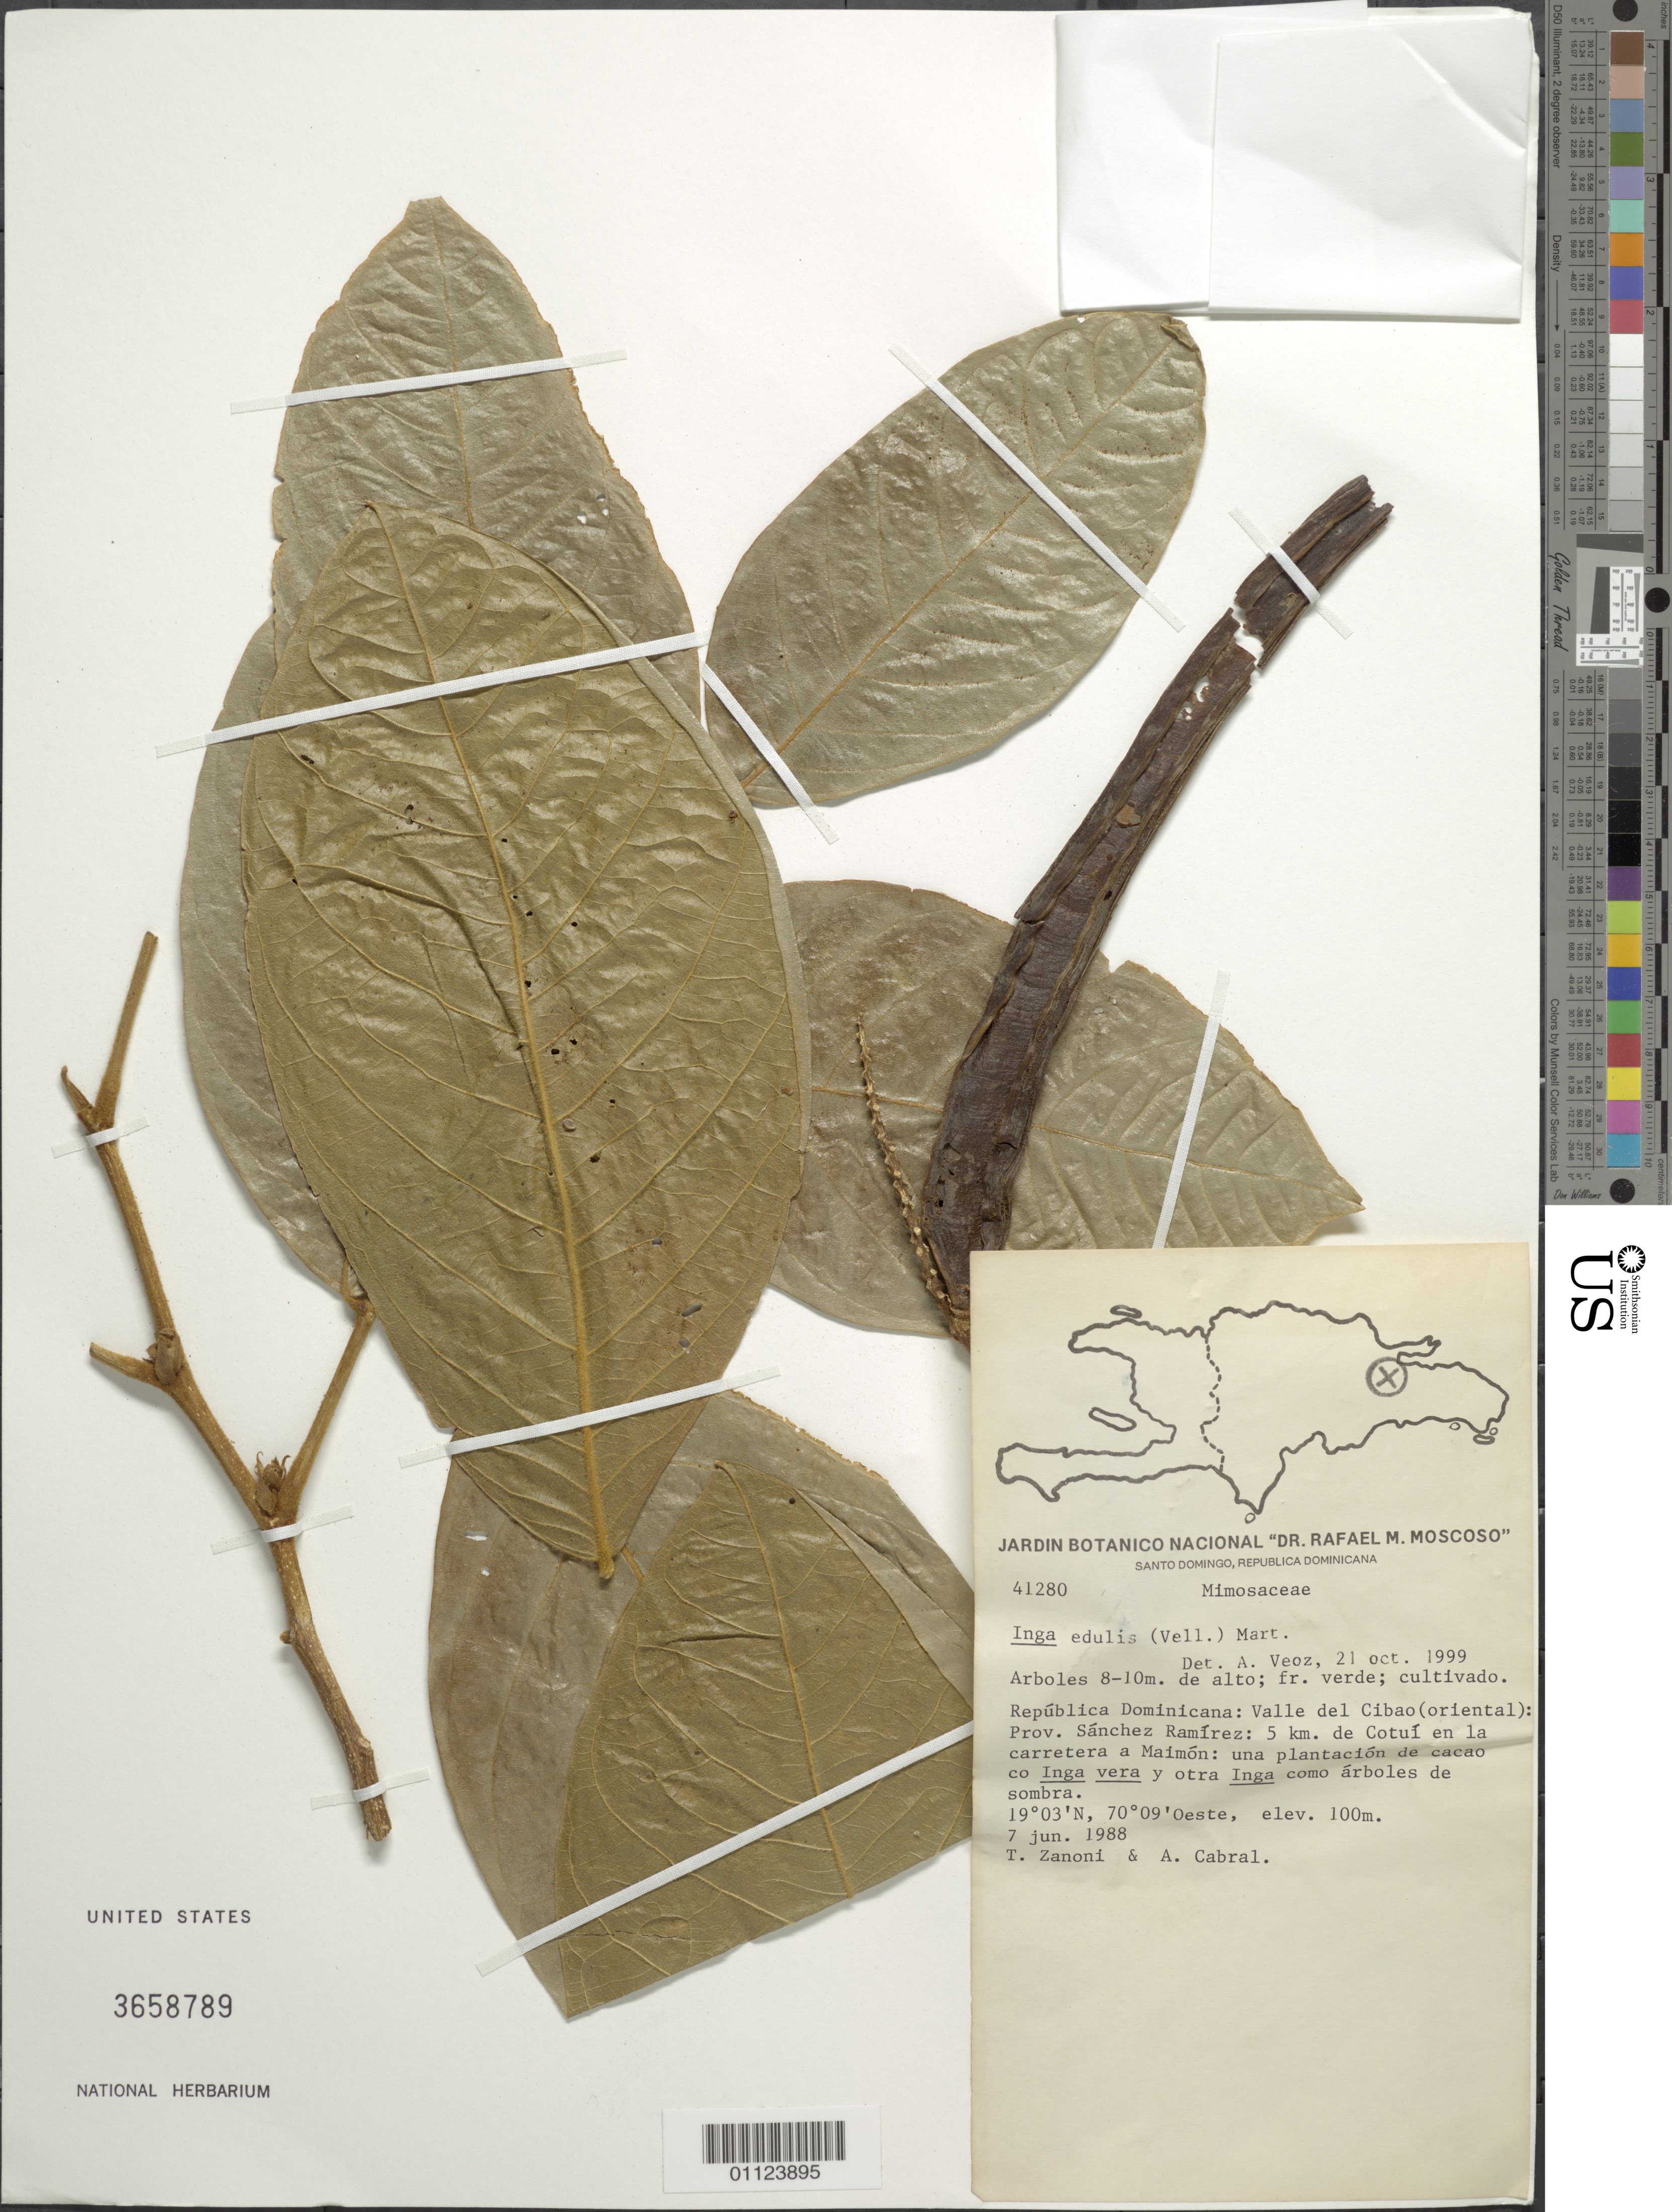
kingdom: Plantae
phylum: Tracheophyta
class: Magnoliopsida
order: Fabales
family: Fabaceae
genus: Inga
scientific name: Inga edulis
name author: Mart.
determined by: Veloz, A.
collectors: T. A. Zanoni & A. Cabral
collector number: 41280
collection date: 1988-06-07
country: Dominican Republic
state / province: Sánchez Ramírez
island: Hispaniola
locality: Valle Cibao Oriental, 5 km de Cotui en la carretera a Maimón.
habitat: Un a plantación de cacao Inga vera y otra inga como árboles de sombra. Cultivated.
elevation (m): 100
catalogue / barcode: US 3658789